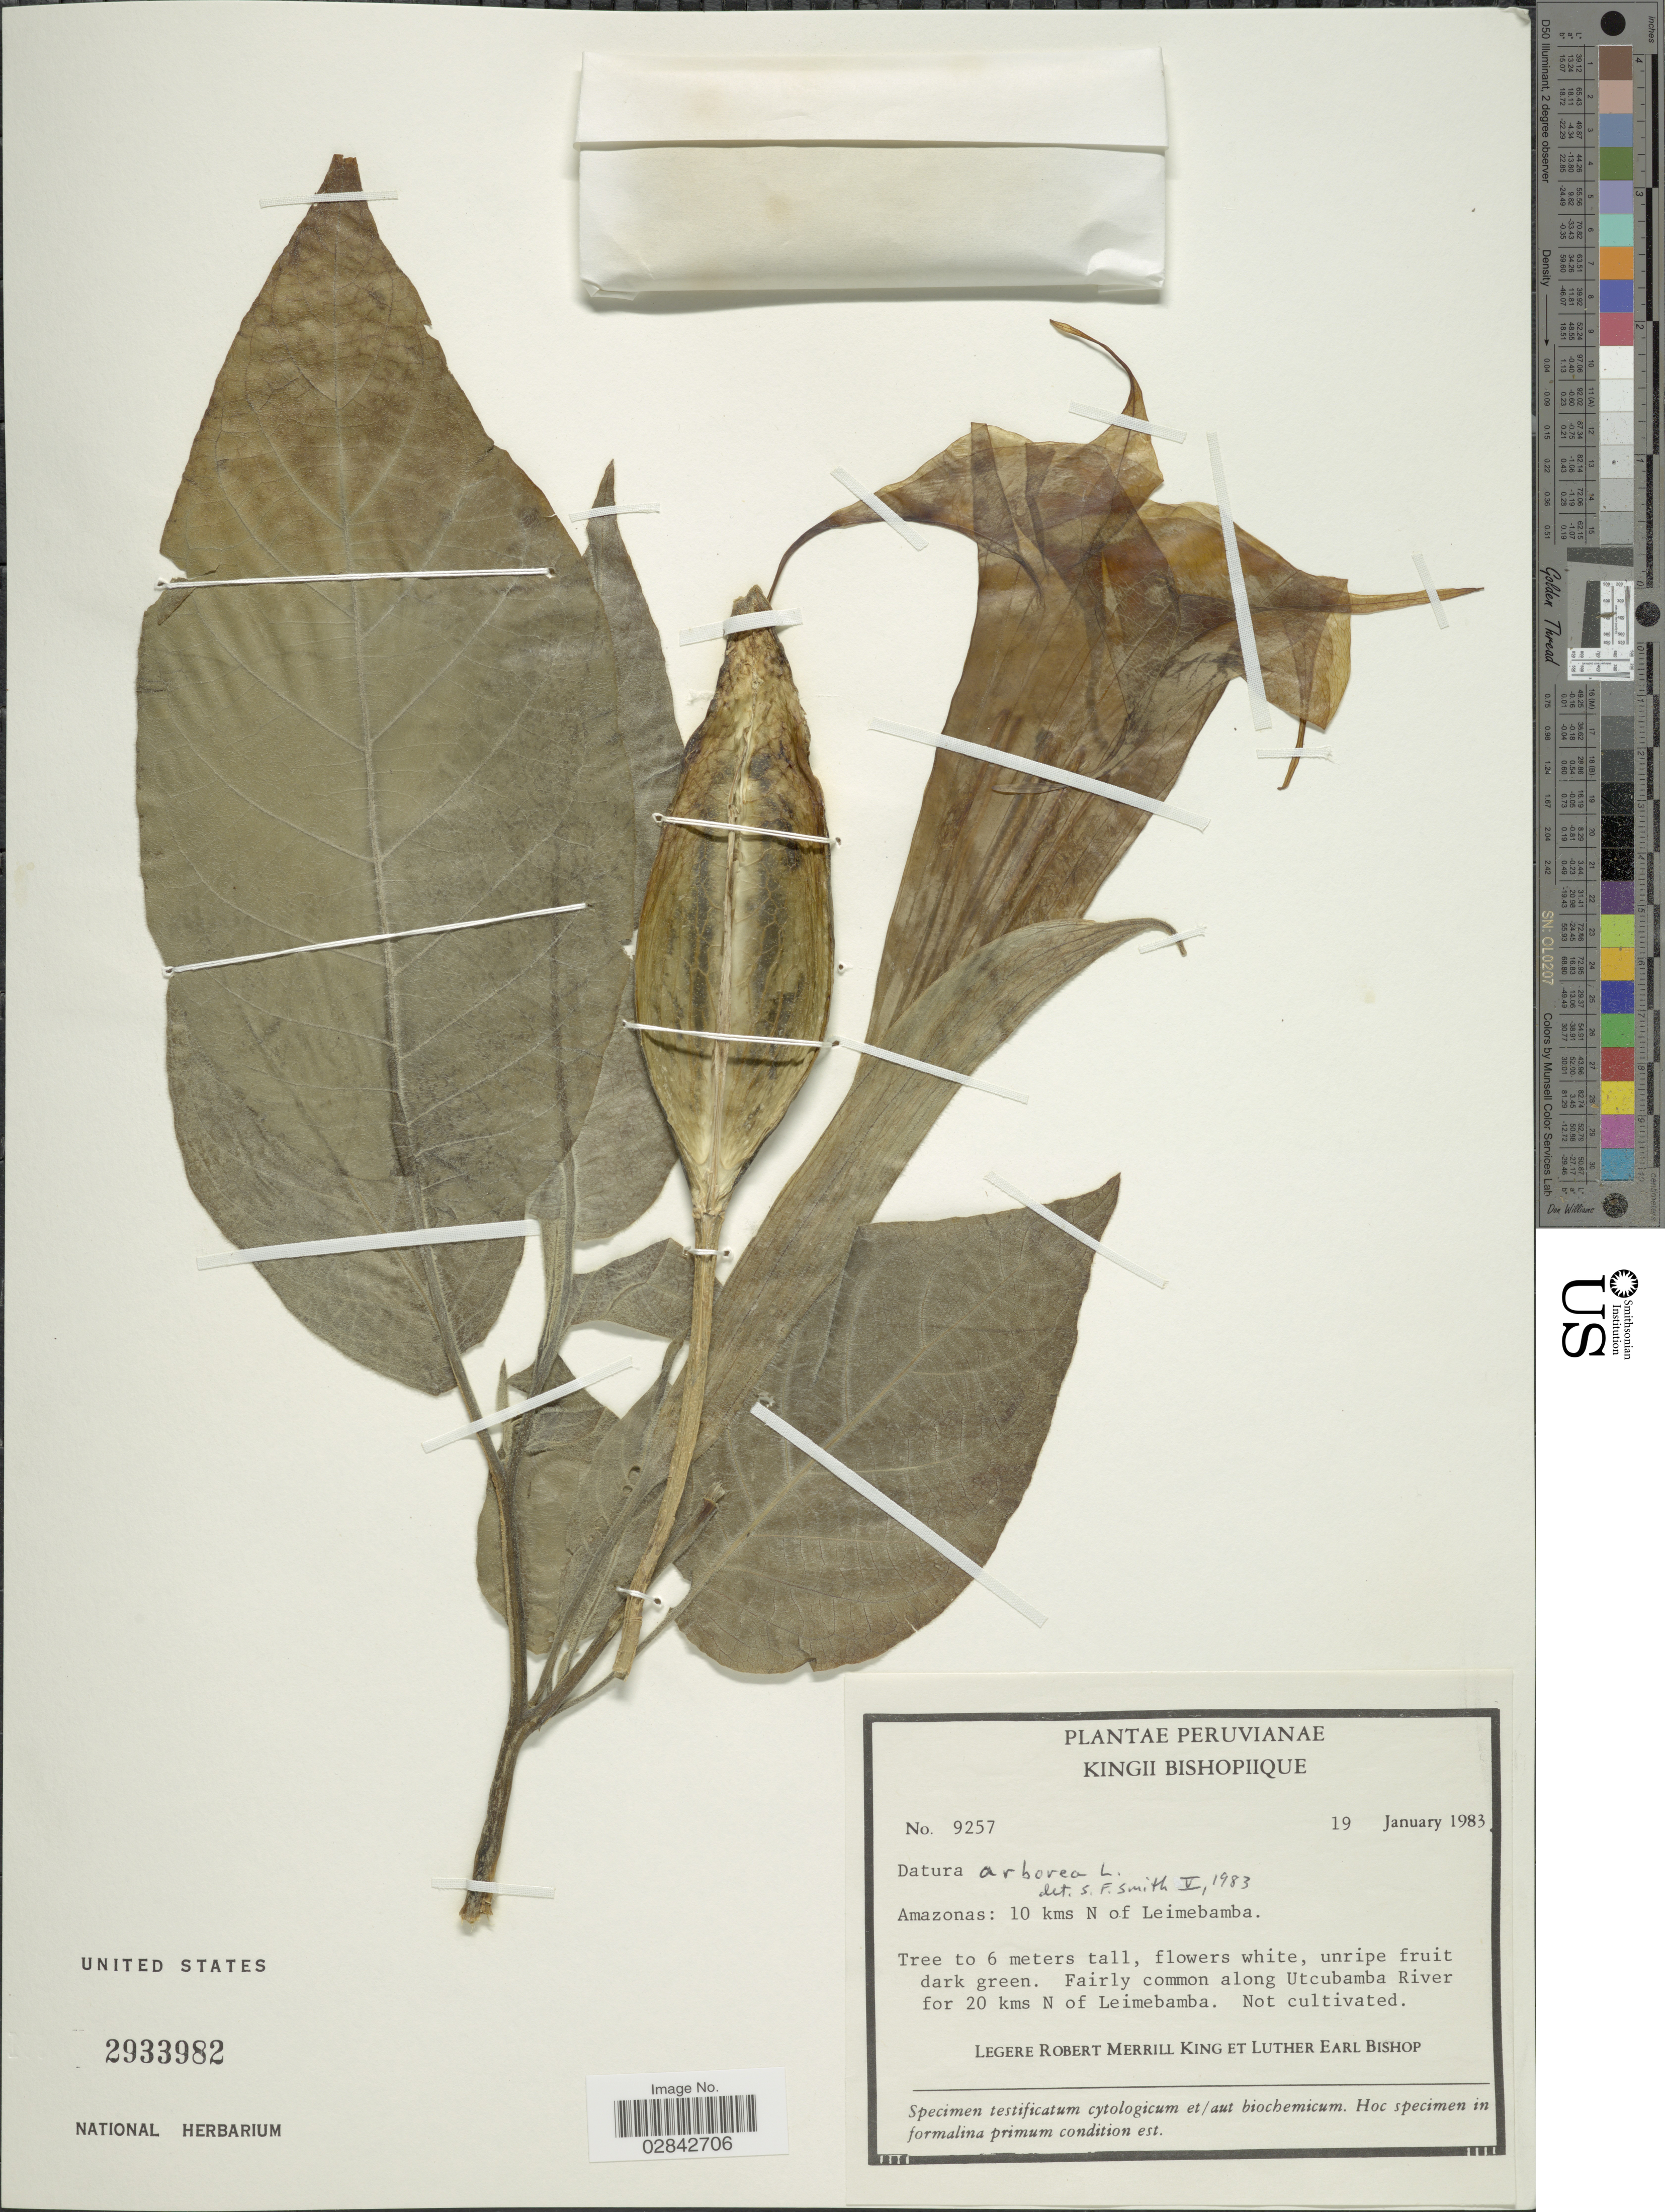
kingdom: Plantae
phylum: Tracheophyta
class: Magnoliopsida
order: Solanales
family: Solanaceae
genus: Brugmansia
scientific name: Brugmansia arborea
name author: (L.) Lagerh.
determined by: (US) Smithsonian Institution - National Museum of Natural History - Department of Botany (UNITED STATES)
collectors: R. M. King & L. E. Bishop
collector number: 9257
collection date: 1983-01-19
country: Peru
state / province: Amazonas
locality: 10 kms N of Leimebamba. along Utcubamba River for 20 kms N of Leimebamba.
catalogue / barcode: US 2933982